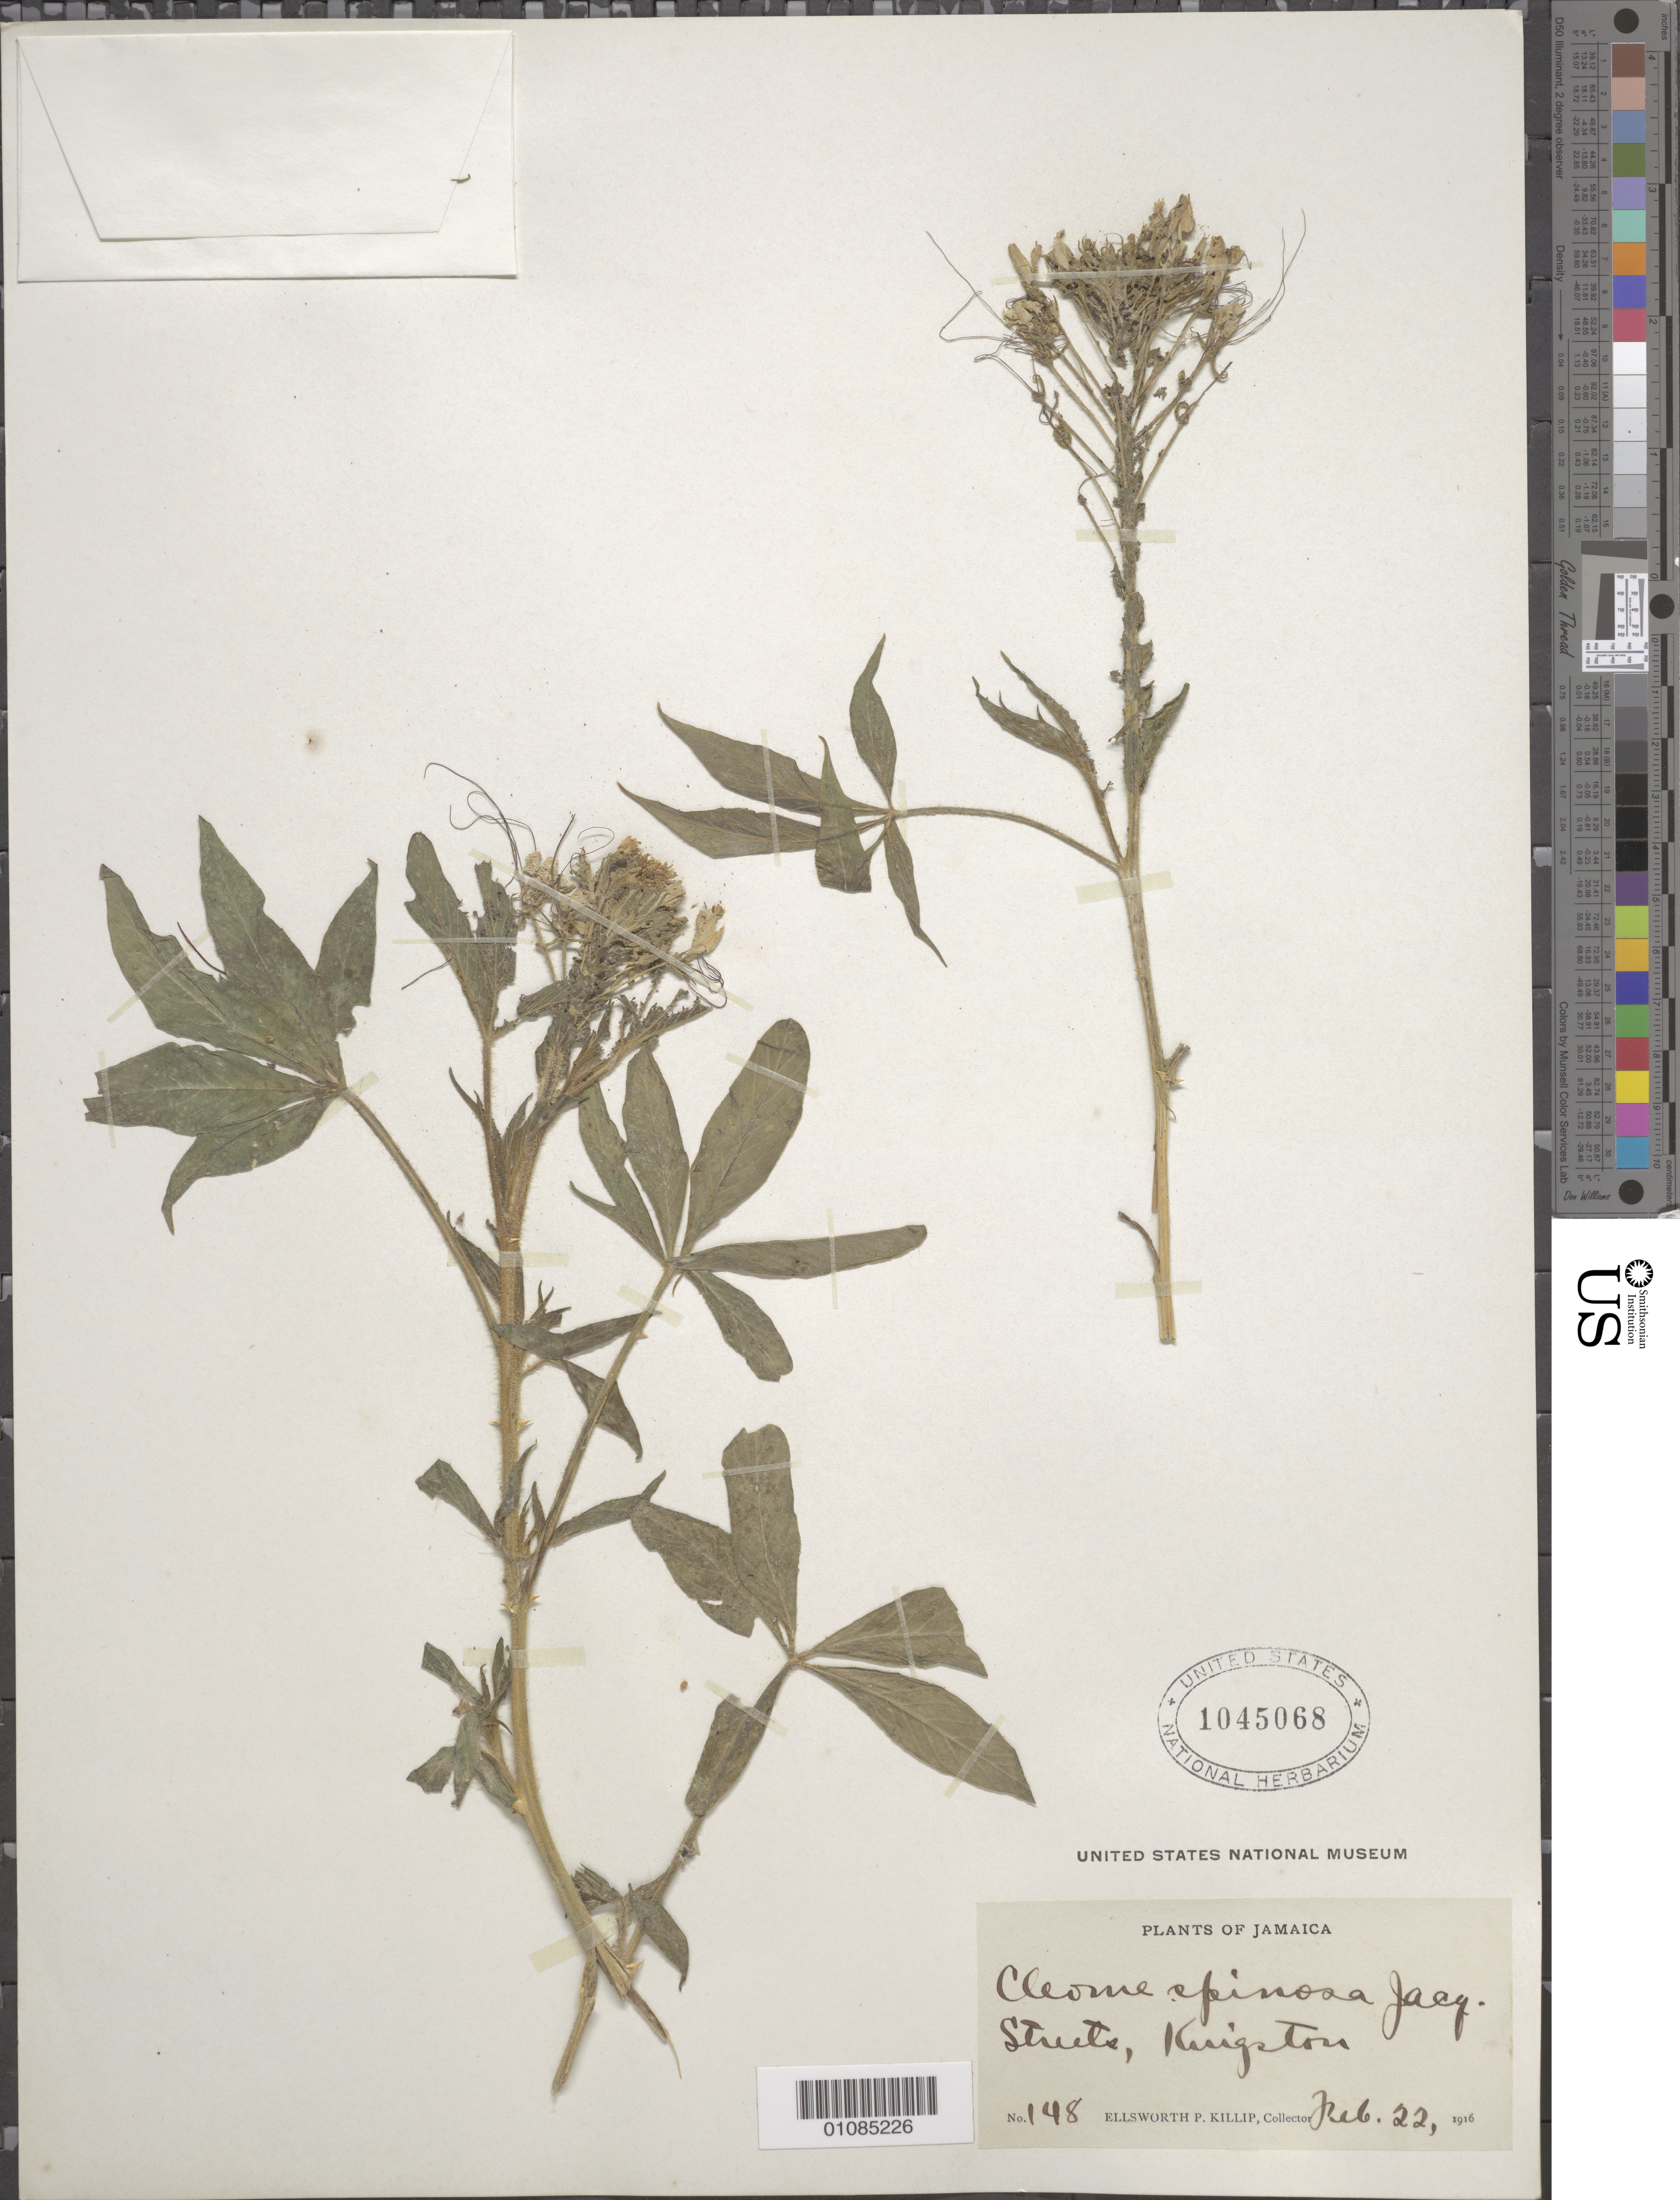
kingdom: Plantae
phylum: Tracheophyta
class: Magnoliopsida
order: Brassicales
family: Cleomaceae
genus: Tarenaya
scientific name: Tarenaya spinosa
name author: (Jacq.) Raf.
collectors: E. P. Killip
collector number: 148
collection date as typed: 22 Feb 1916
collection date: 1916-02-22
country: Jamaica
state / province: Kingston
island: Jamaica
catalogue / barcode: US 1045068